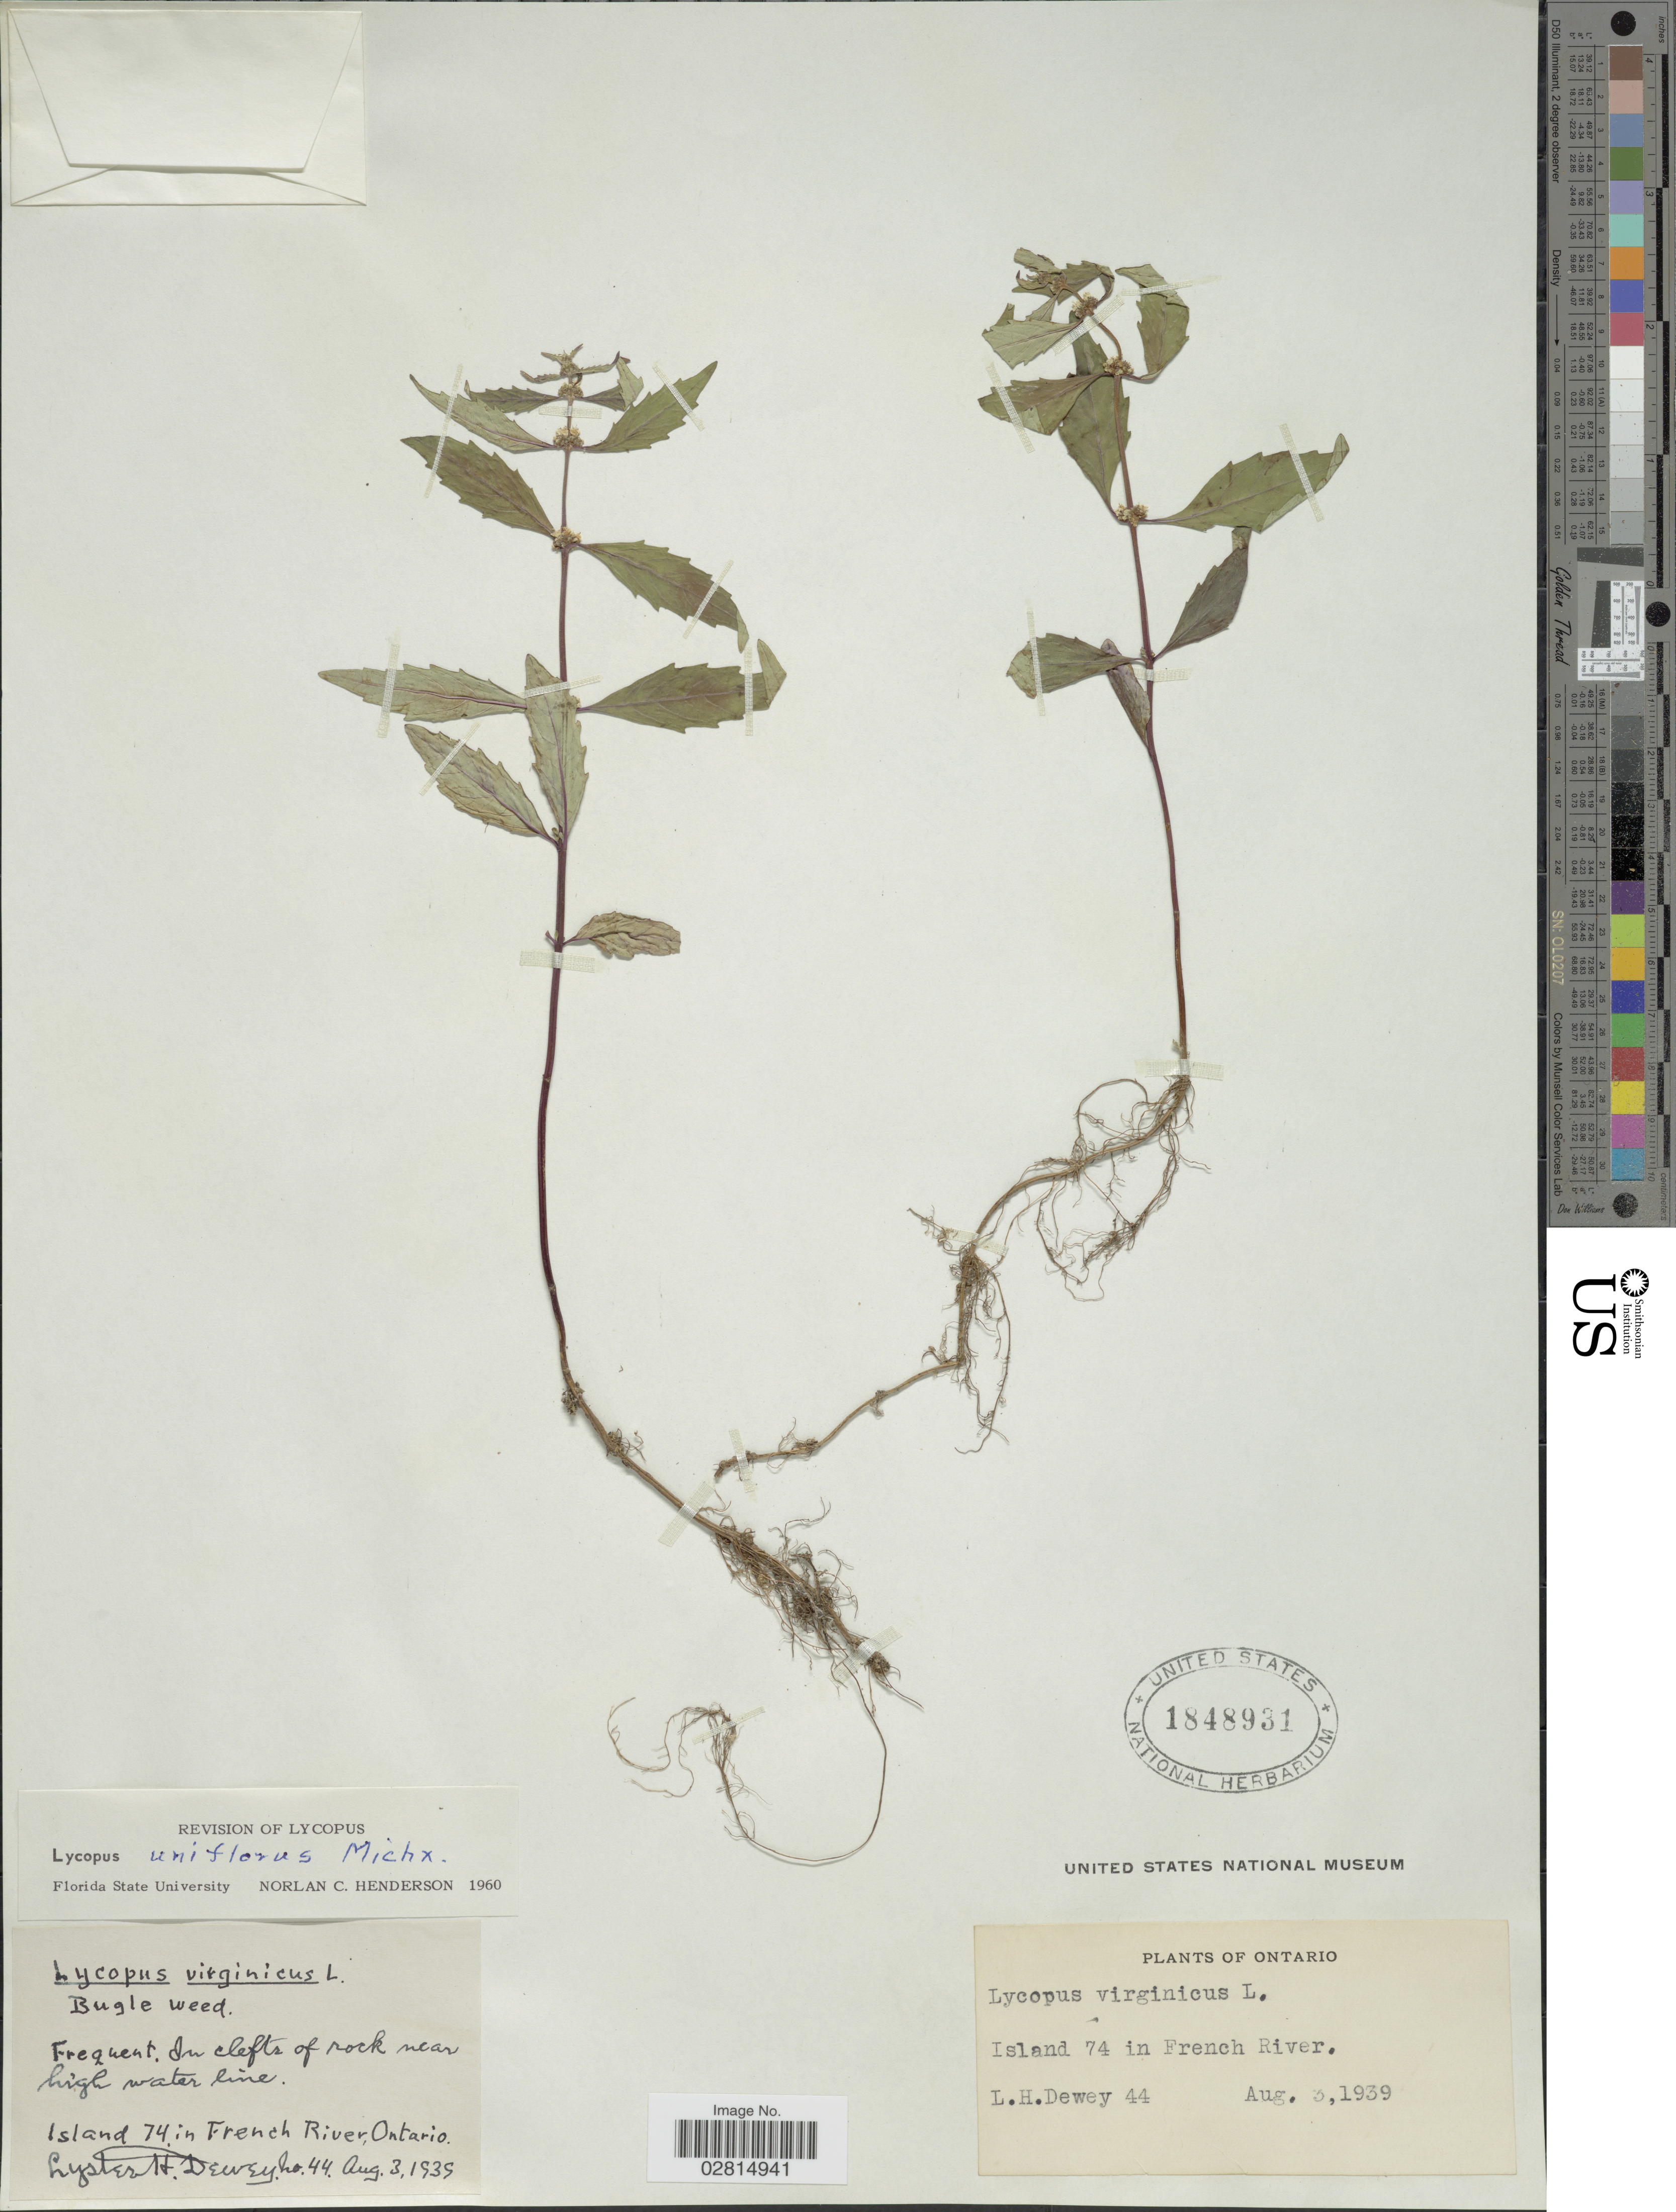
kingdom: Plantae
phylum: Tracheophyta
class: Magnoliopsida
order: Lamiales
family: Lamiaceae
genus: Lycopus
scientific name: Lycopus uniflorus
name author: Michx.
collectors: L. H. Dewey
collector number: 44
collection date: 1939-08-03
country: Canada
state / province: Ontario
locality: Island 74 in French River.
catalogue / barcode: US 1848931